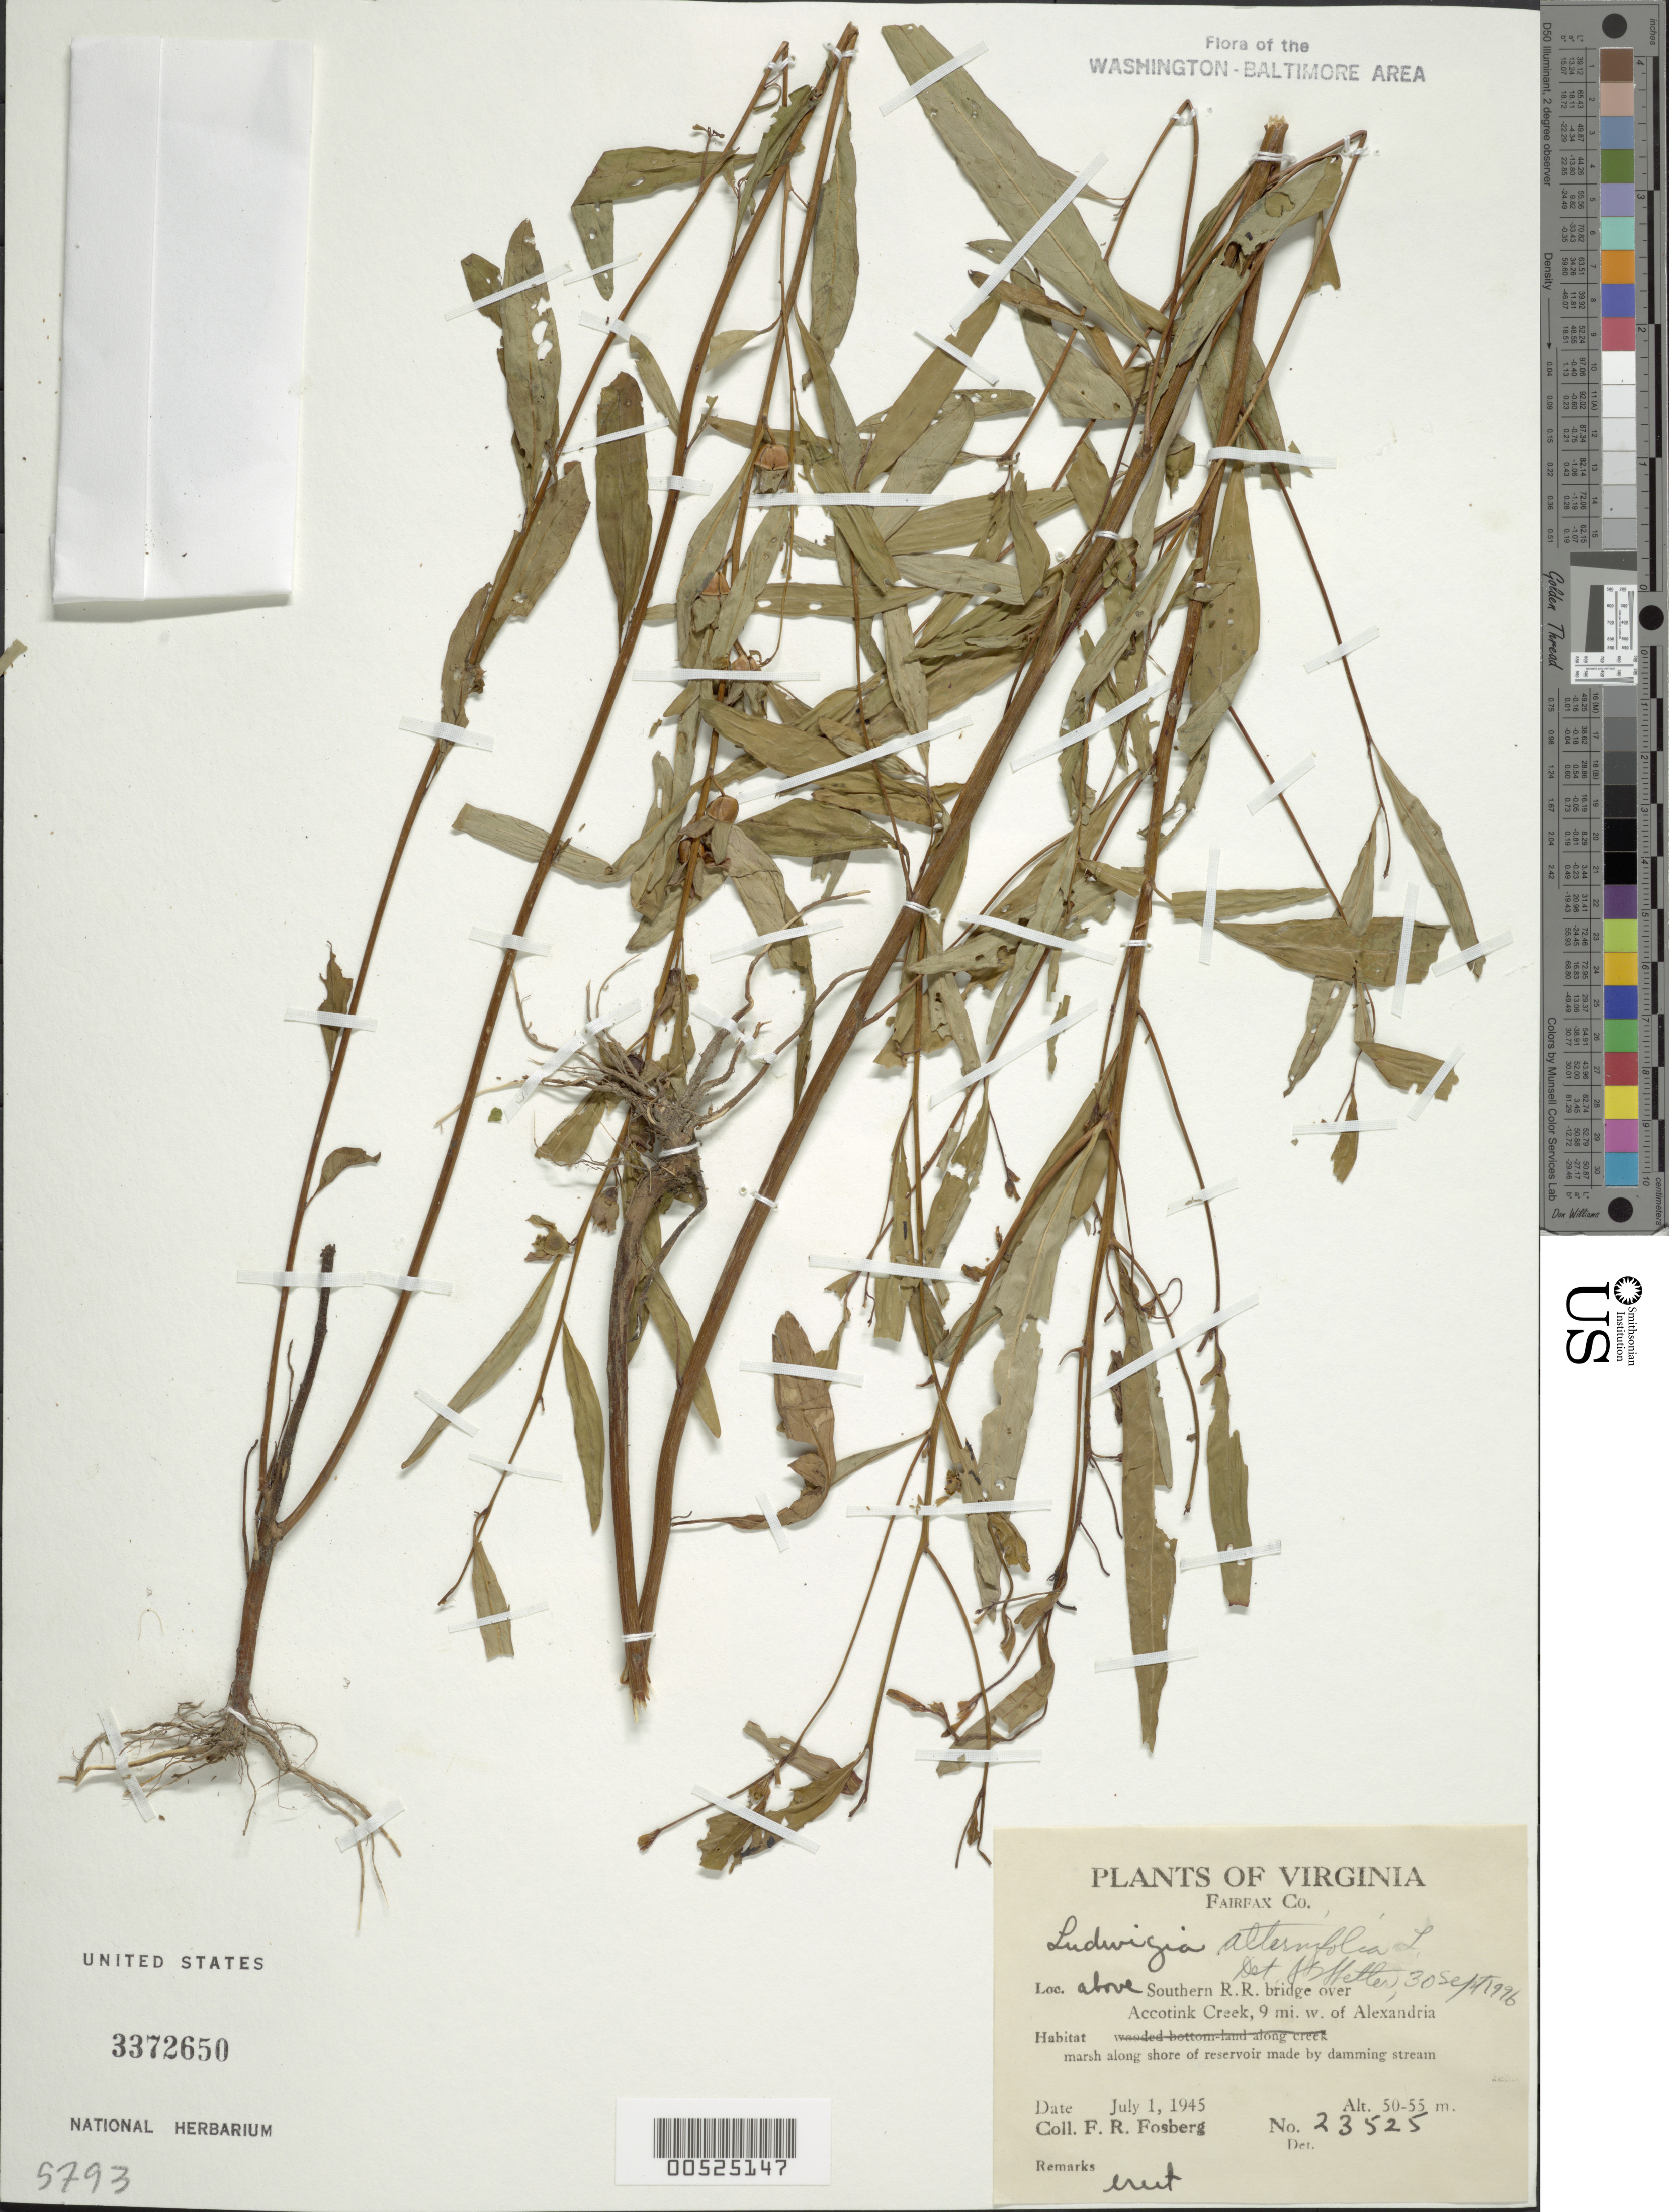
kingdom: Plantae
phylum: Tracheophyta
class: Magnoliopsida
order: Myrtales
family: Onagraceae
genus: Ludwigia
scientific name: Ludwigia alternifolia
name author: L.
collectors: F. R. Fosberg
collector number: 23525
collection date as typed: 01 Jul 1945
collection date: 1945-07-01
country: United States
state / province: Virginia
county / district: Fairfax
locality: Above Southern R.R. Bridge over Accotink Creek, 9 mi. W of Alexandria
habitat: Marsh along shore of reservoir made by damming stream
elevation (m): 50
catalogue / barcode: US 3372650